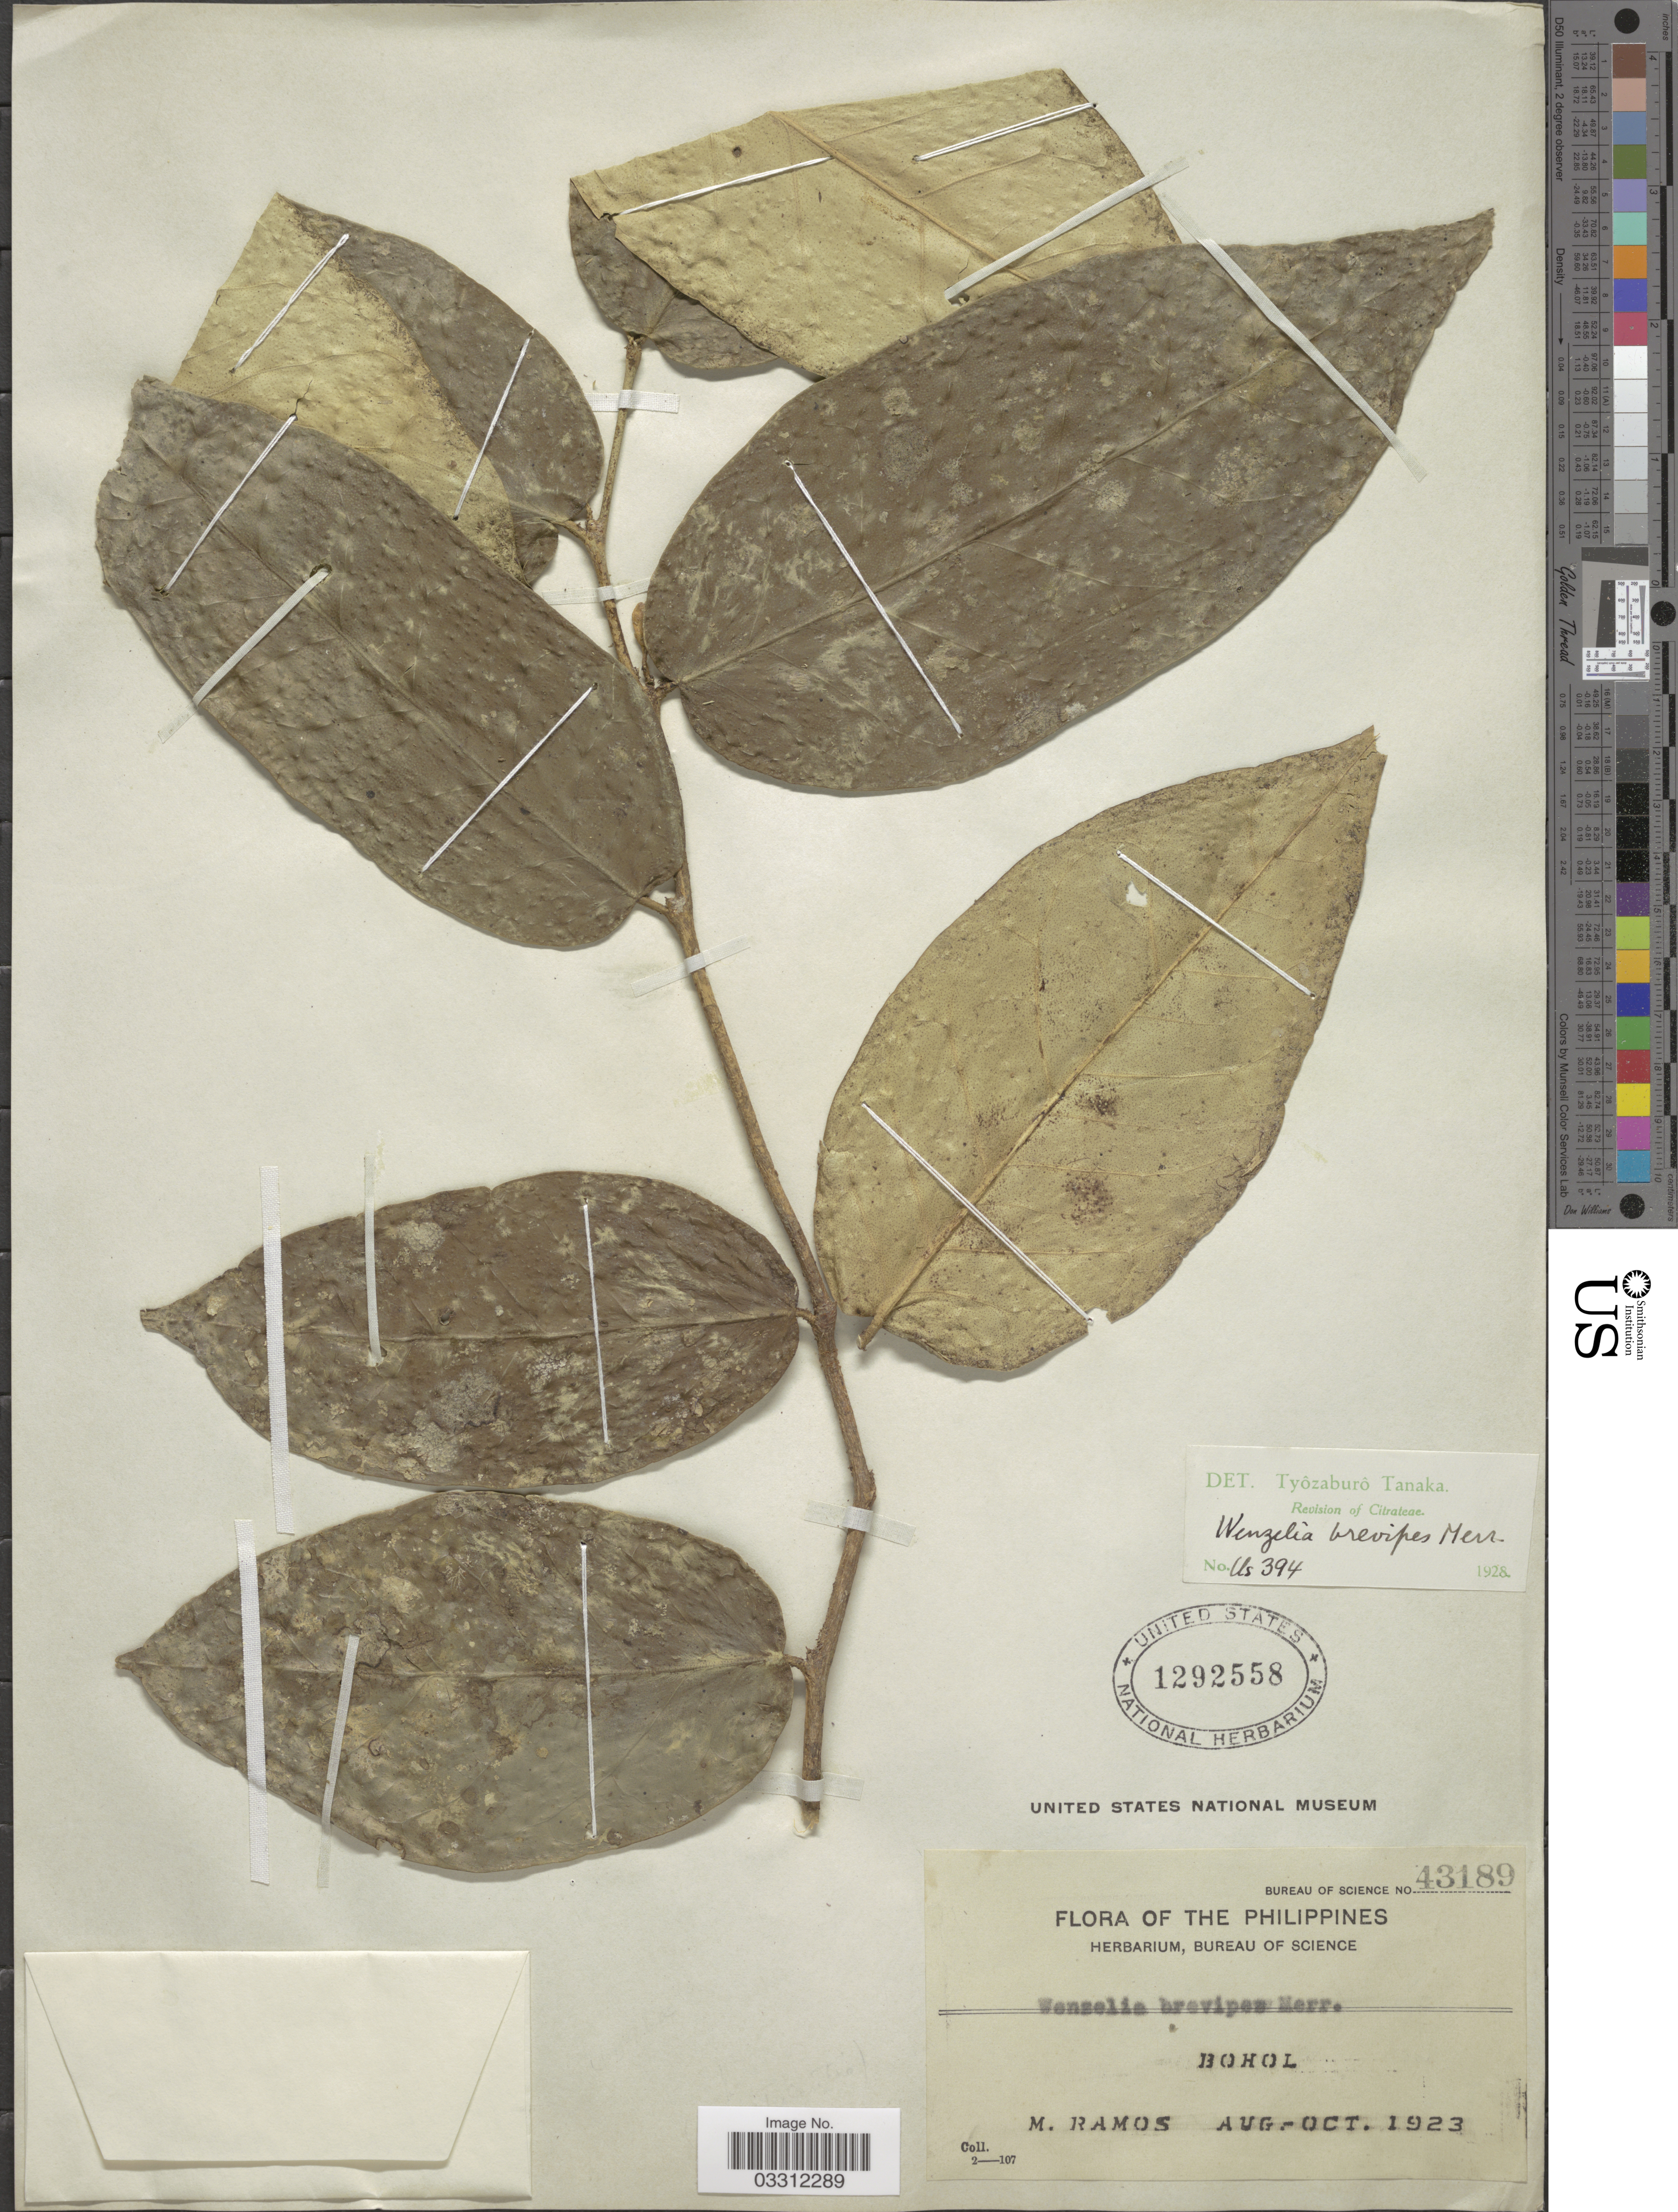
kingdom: Plantae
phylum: Tracheophyta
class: Magnoliopsida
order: Sapindales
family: Rutaceae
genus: Wenzelia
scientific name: Wenzelia brevipes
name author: Merr.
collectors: M. Ramos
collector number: Bureau of Science 43189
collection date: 1923-08/1923-10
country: Philippines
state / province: Central Visayas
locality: Bohol.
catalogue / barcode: US 1292558